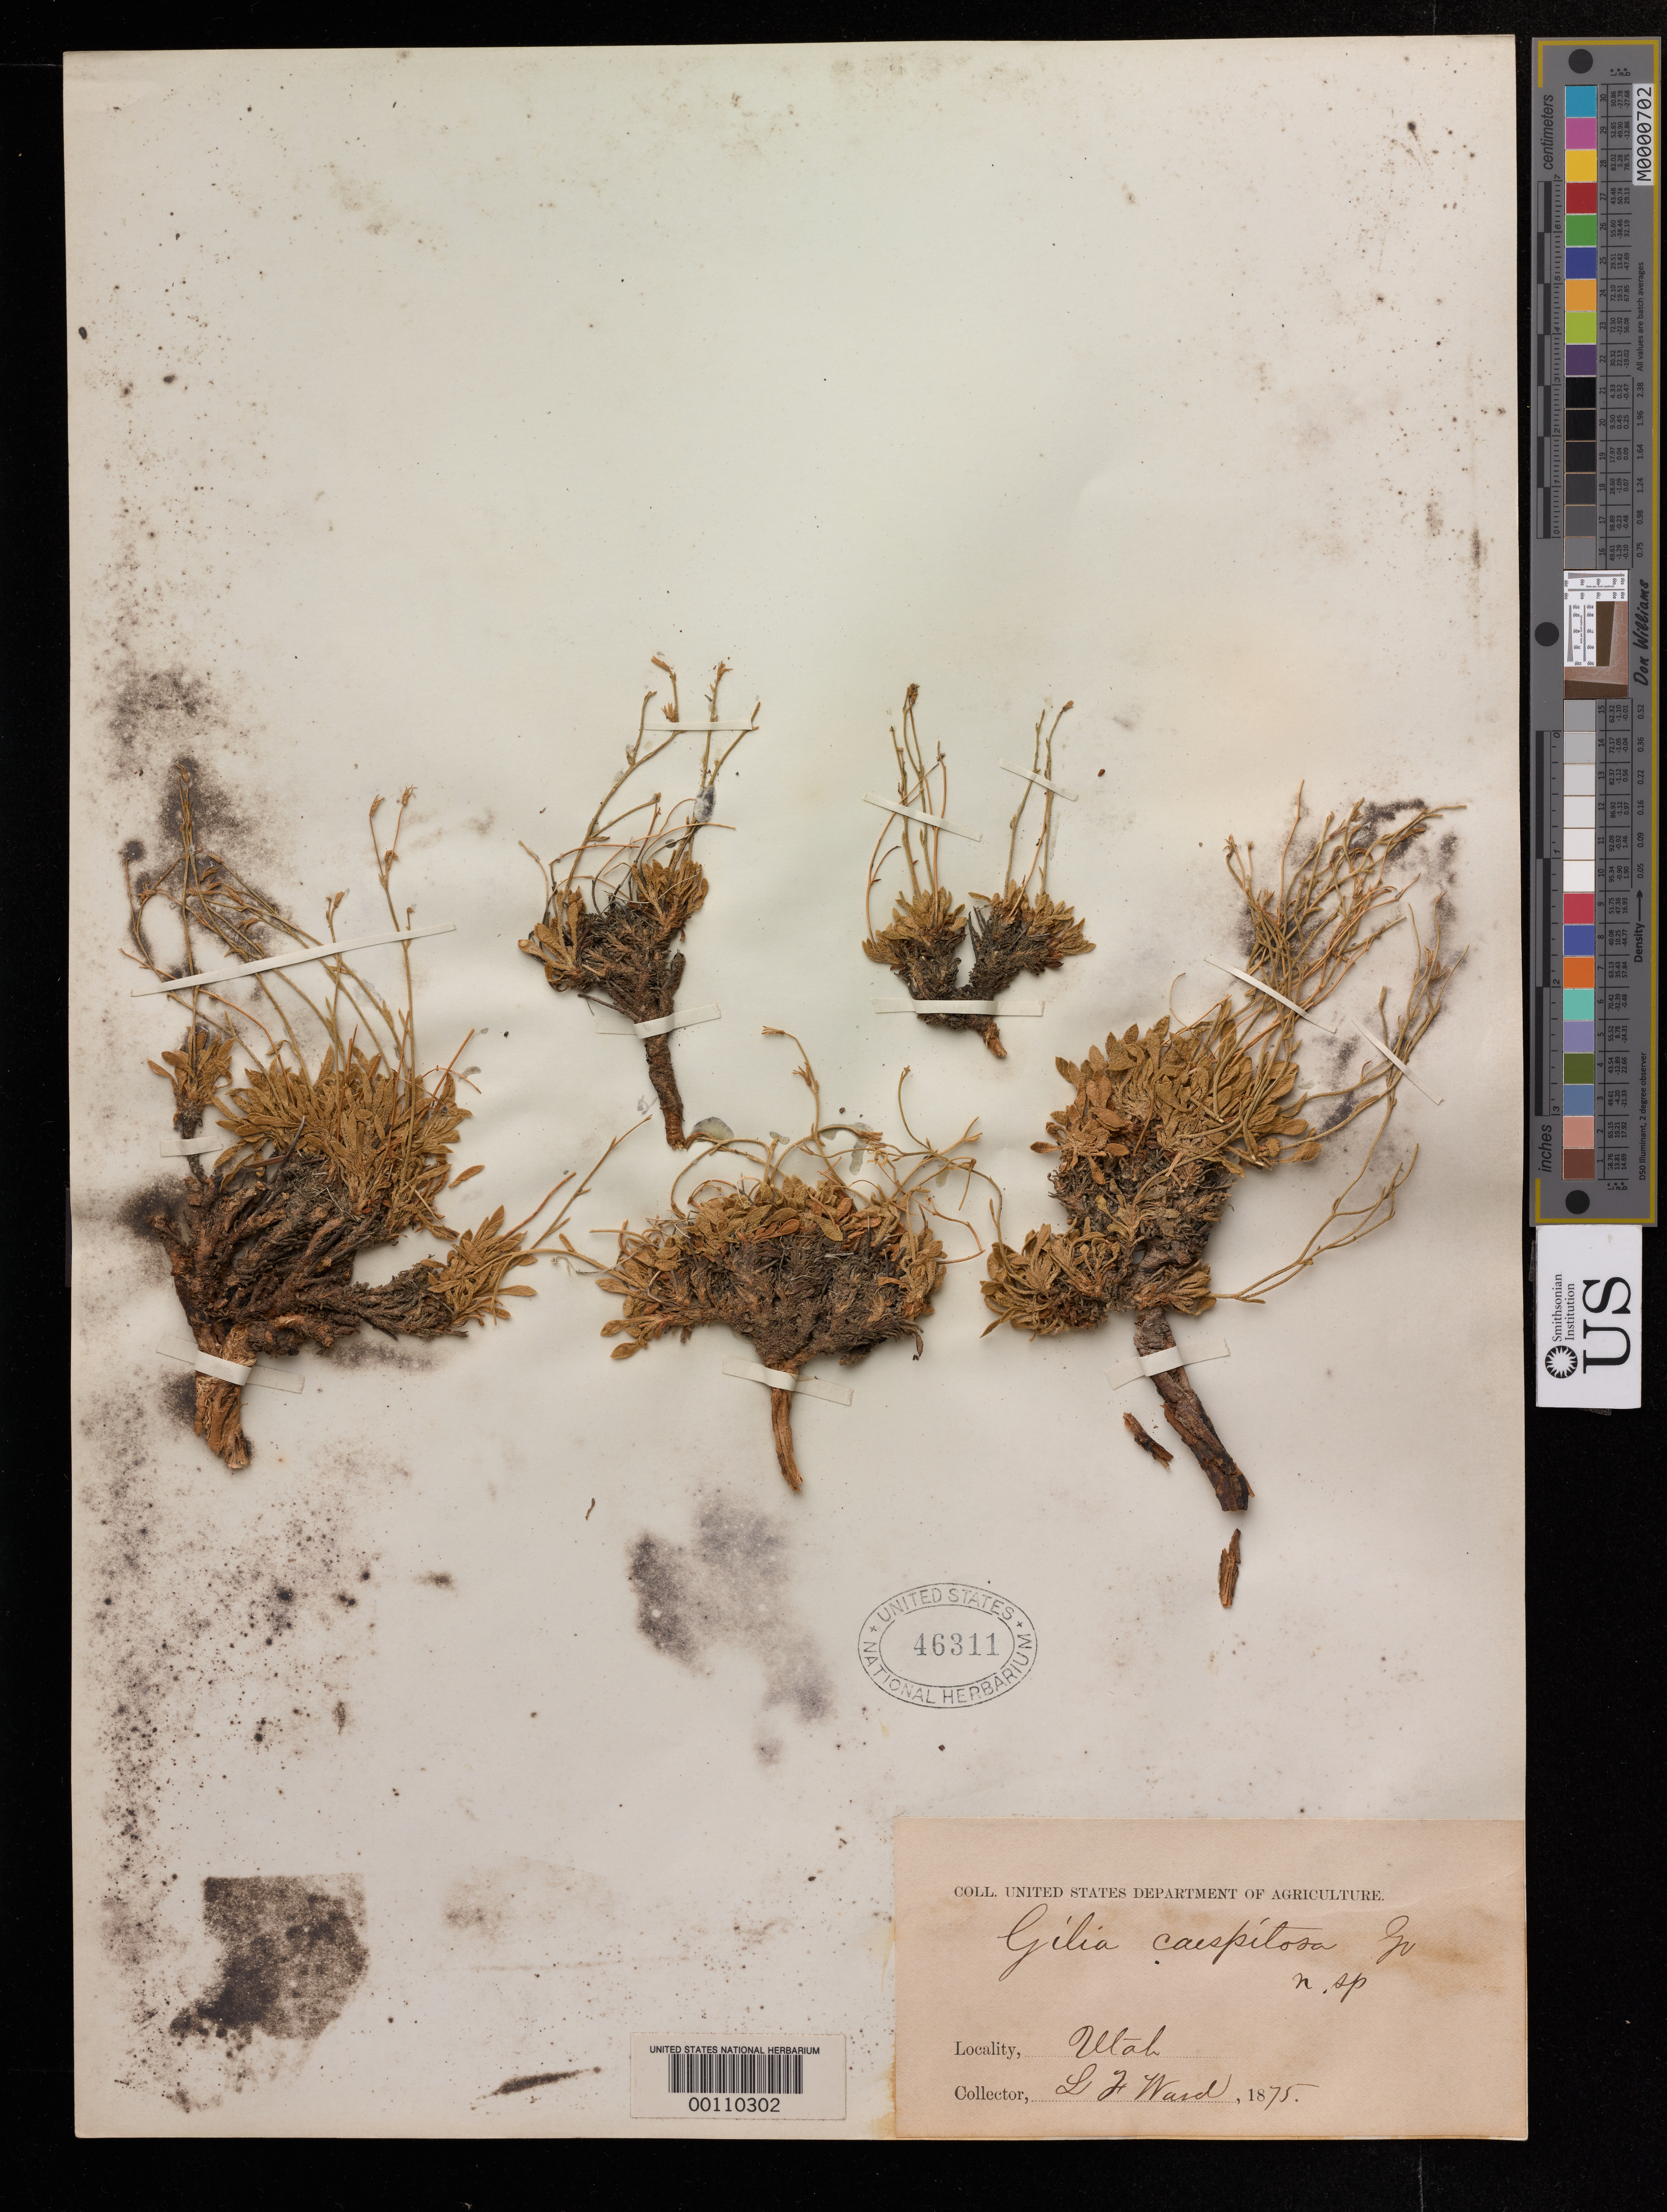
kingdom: Plantae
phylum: Tracheophyta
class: Magnoliopsida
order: Ericales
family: Polemoniaceae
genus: Gilia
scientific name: Gilia caespitosa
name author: A. Gray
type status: Type Collection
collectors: L. F. Ward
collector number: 575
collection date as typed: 14 Aug 1875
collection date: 1875-08-14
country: United States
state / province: Utah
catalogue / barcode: US 46311